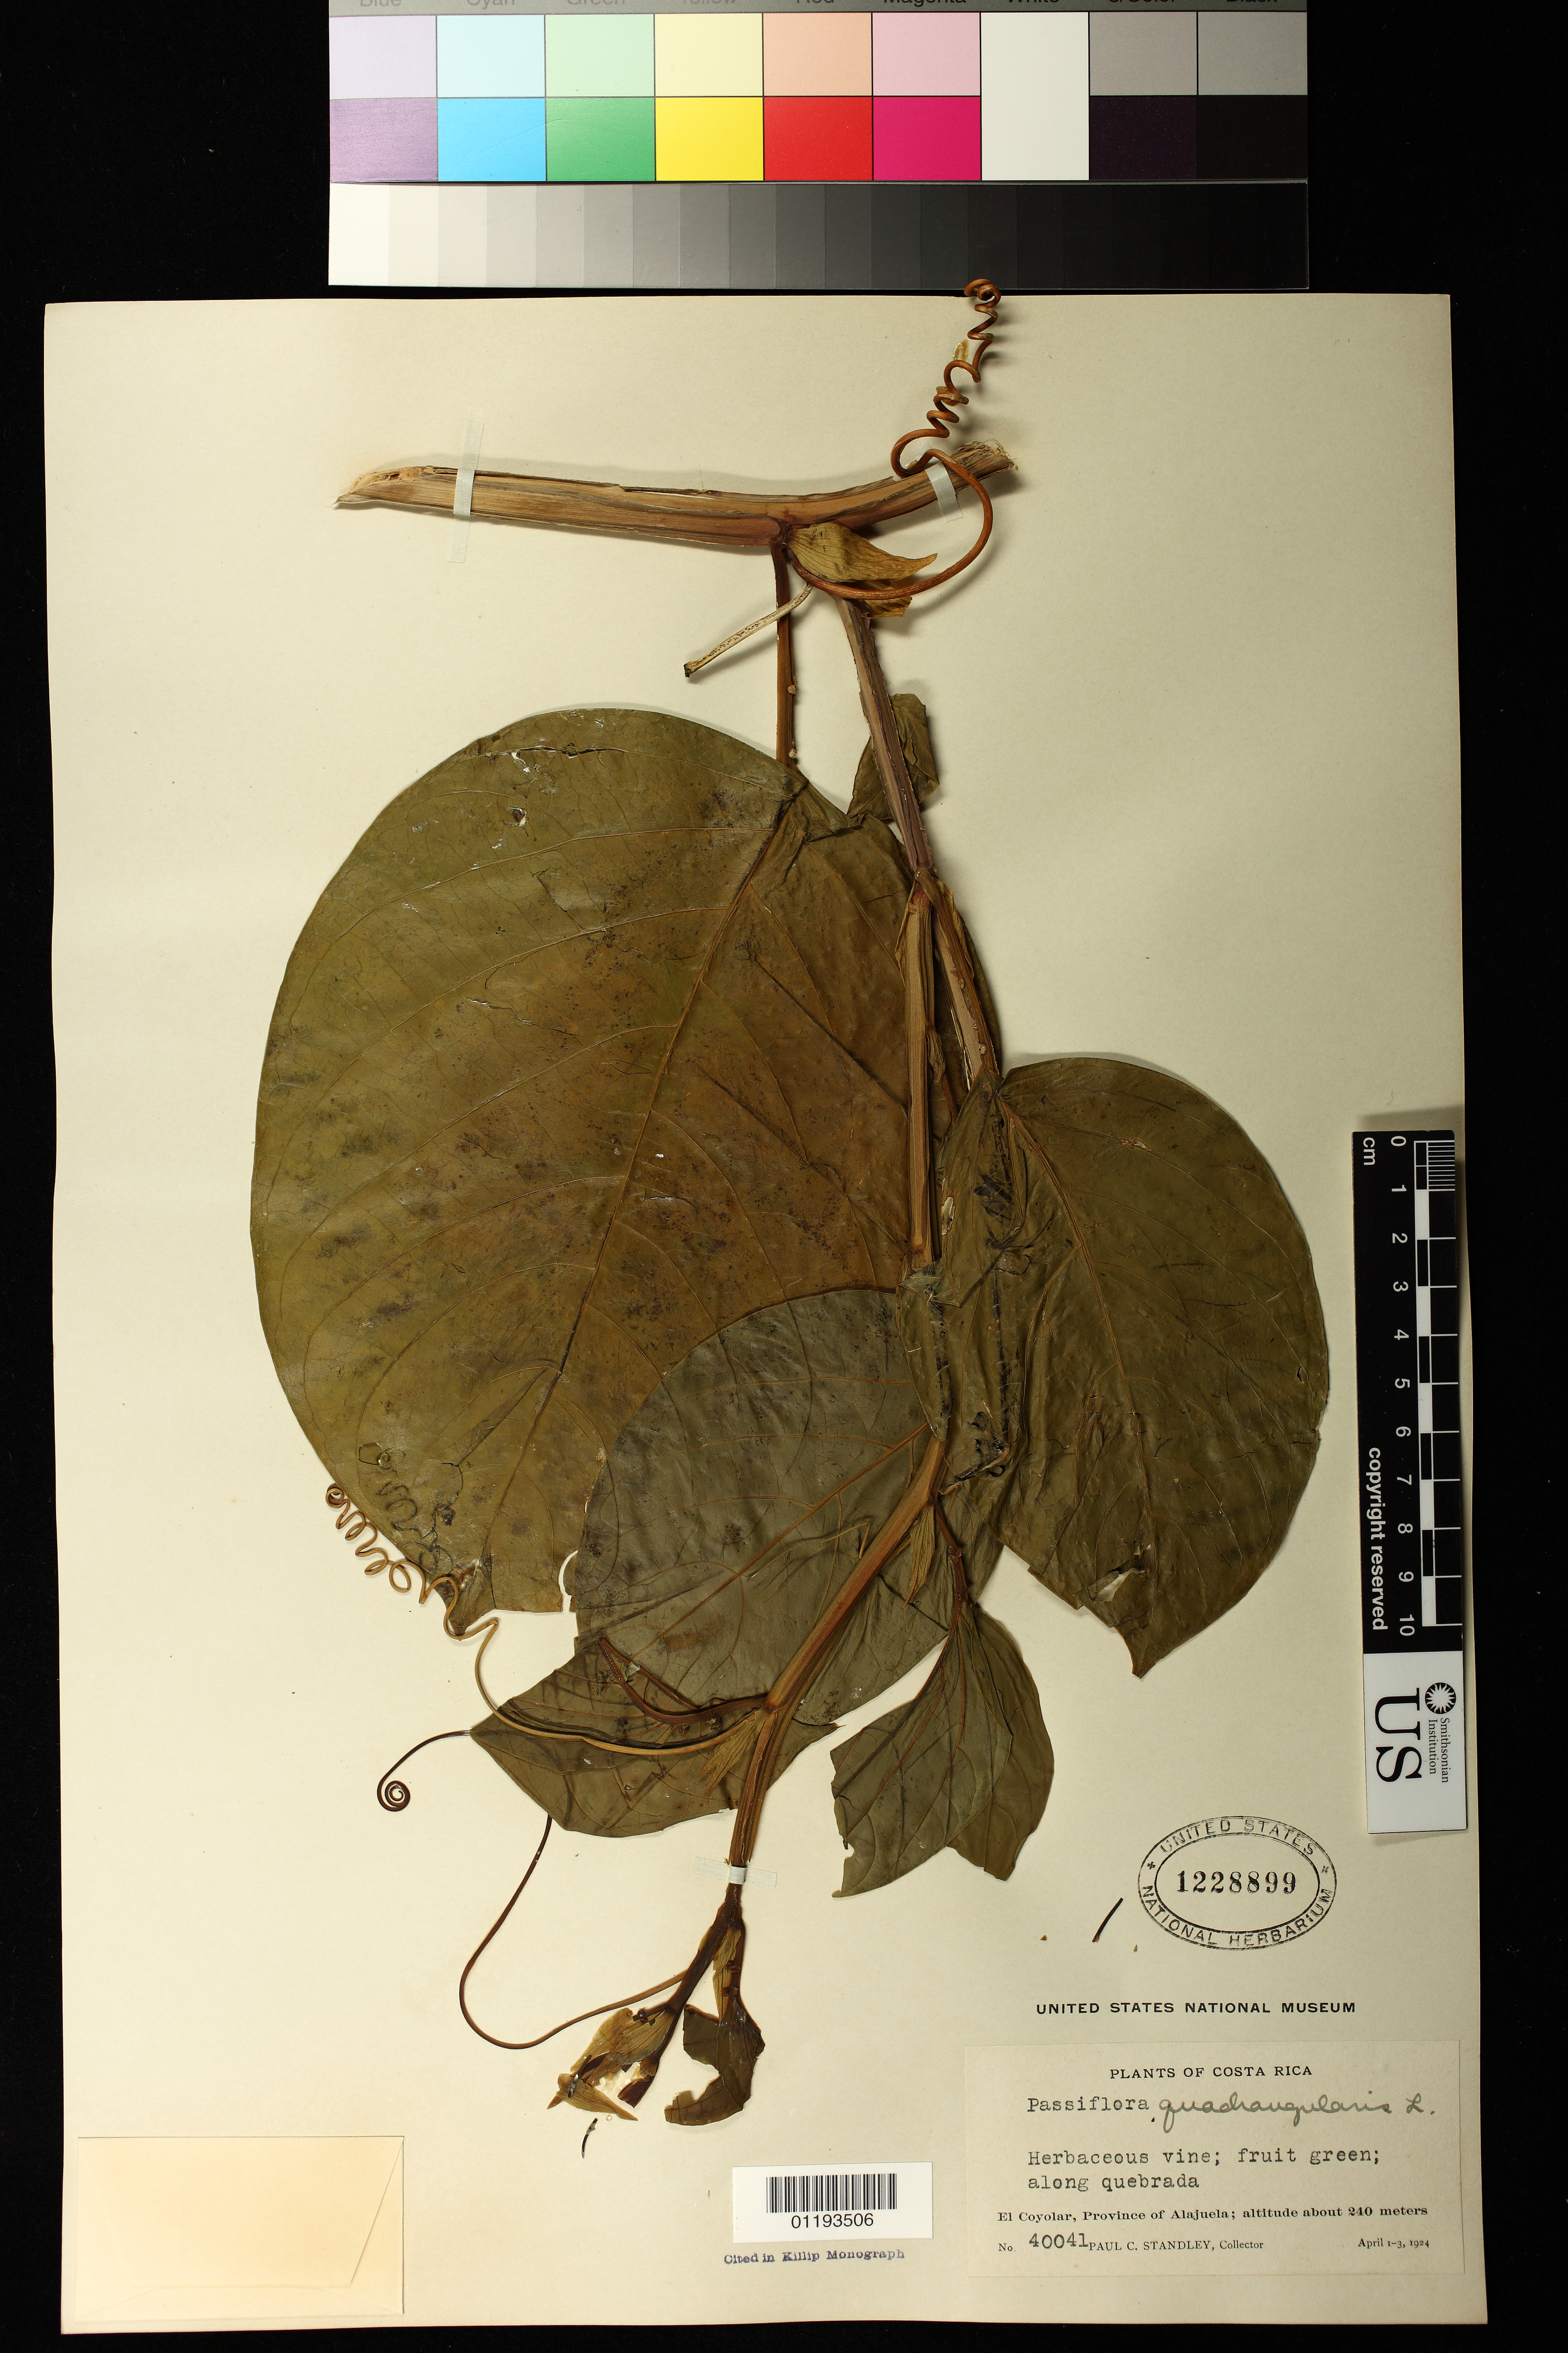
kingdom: Plantae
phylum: Tracheophyta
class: Magnoliopsida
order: Malpighiales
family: Passifloraceae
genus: Passiflora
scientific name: Passiflora quadrangularis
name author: L.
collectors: P. C. Standley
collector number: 40041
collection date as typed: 1924 Apr 01 1924 Apr 03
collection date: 1924-04-01/1924-04-03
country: Costa Rica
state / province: Alajuela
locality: El Coyolar [Coyolar]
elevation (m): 240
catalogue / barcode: US 1228899